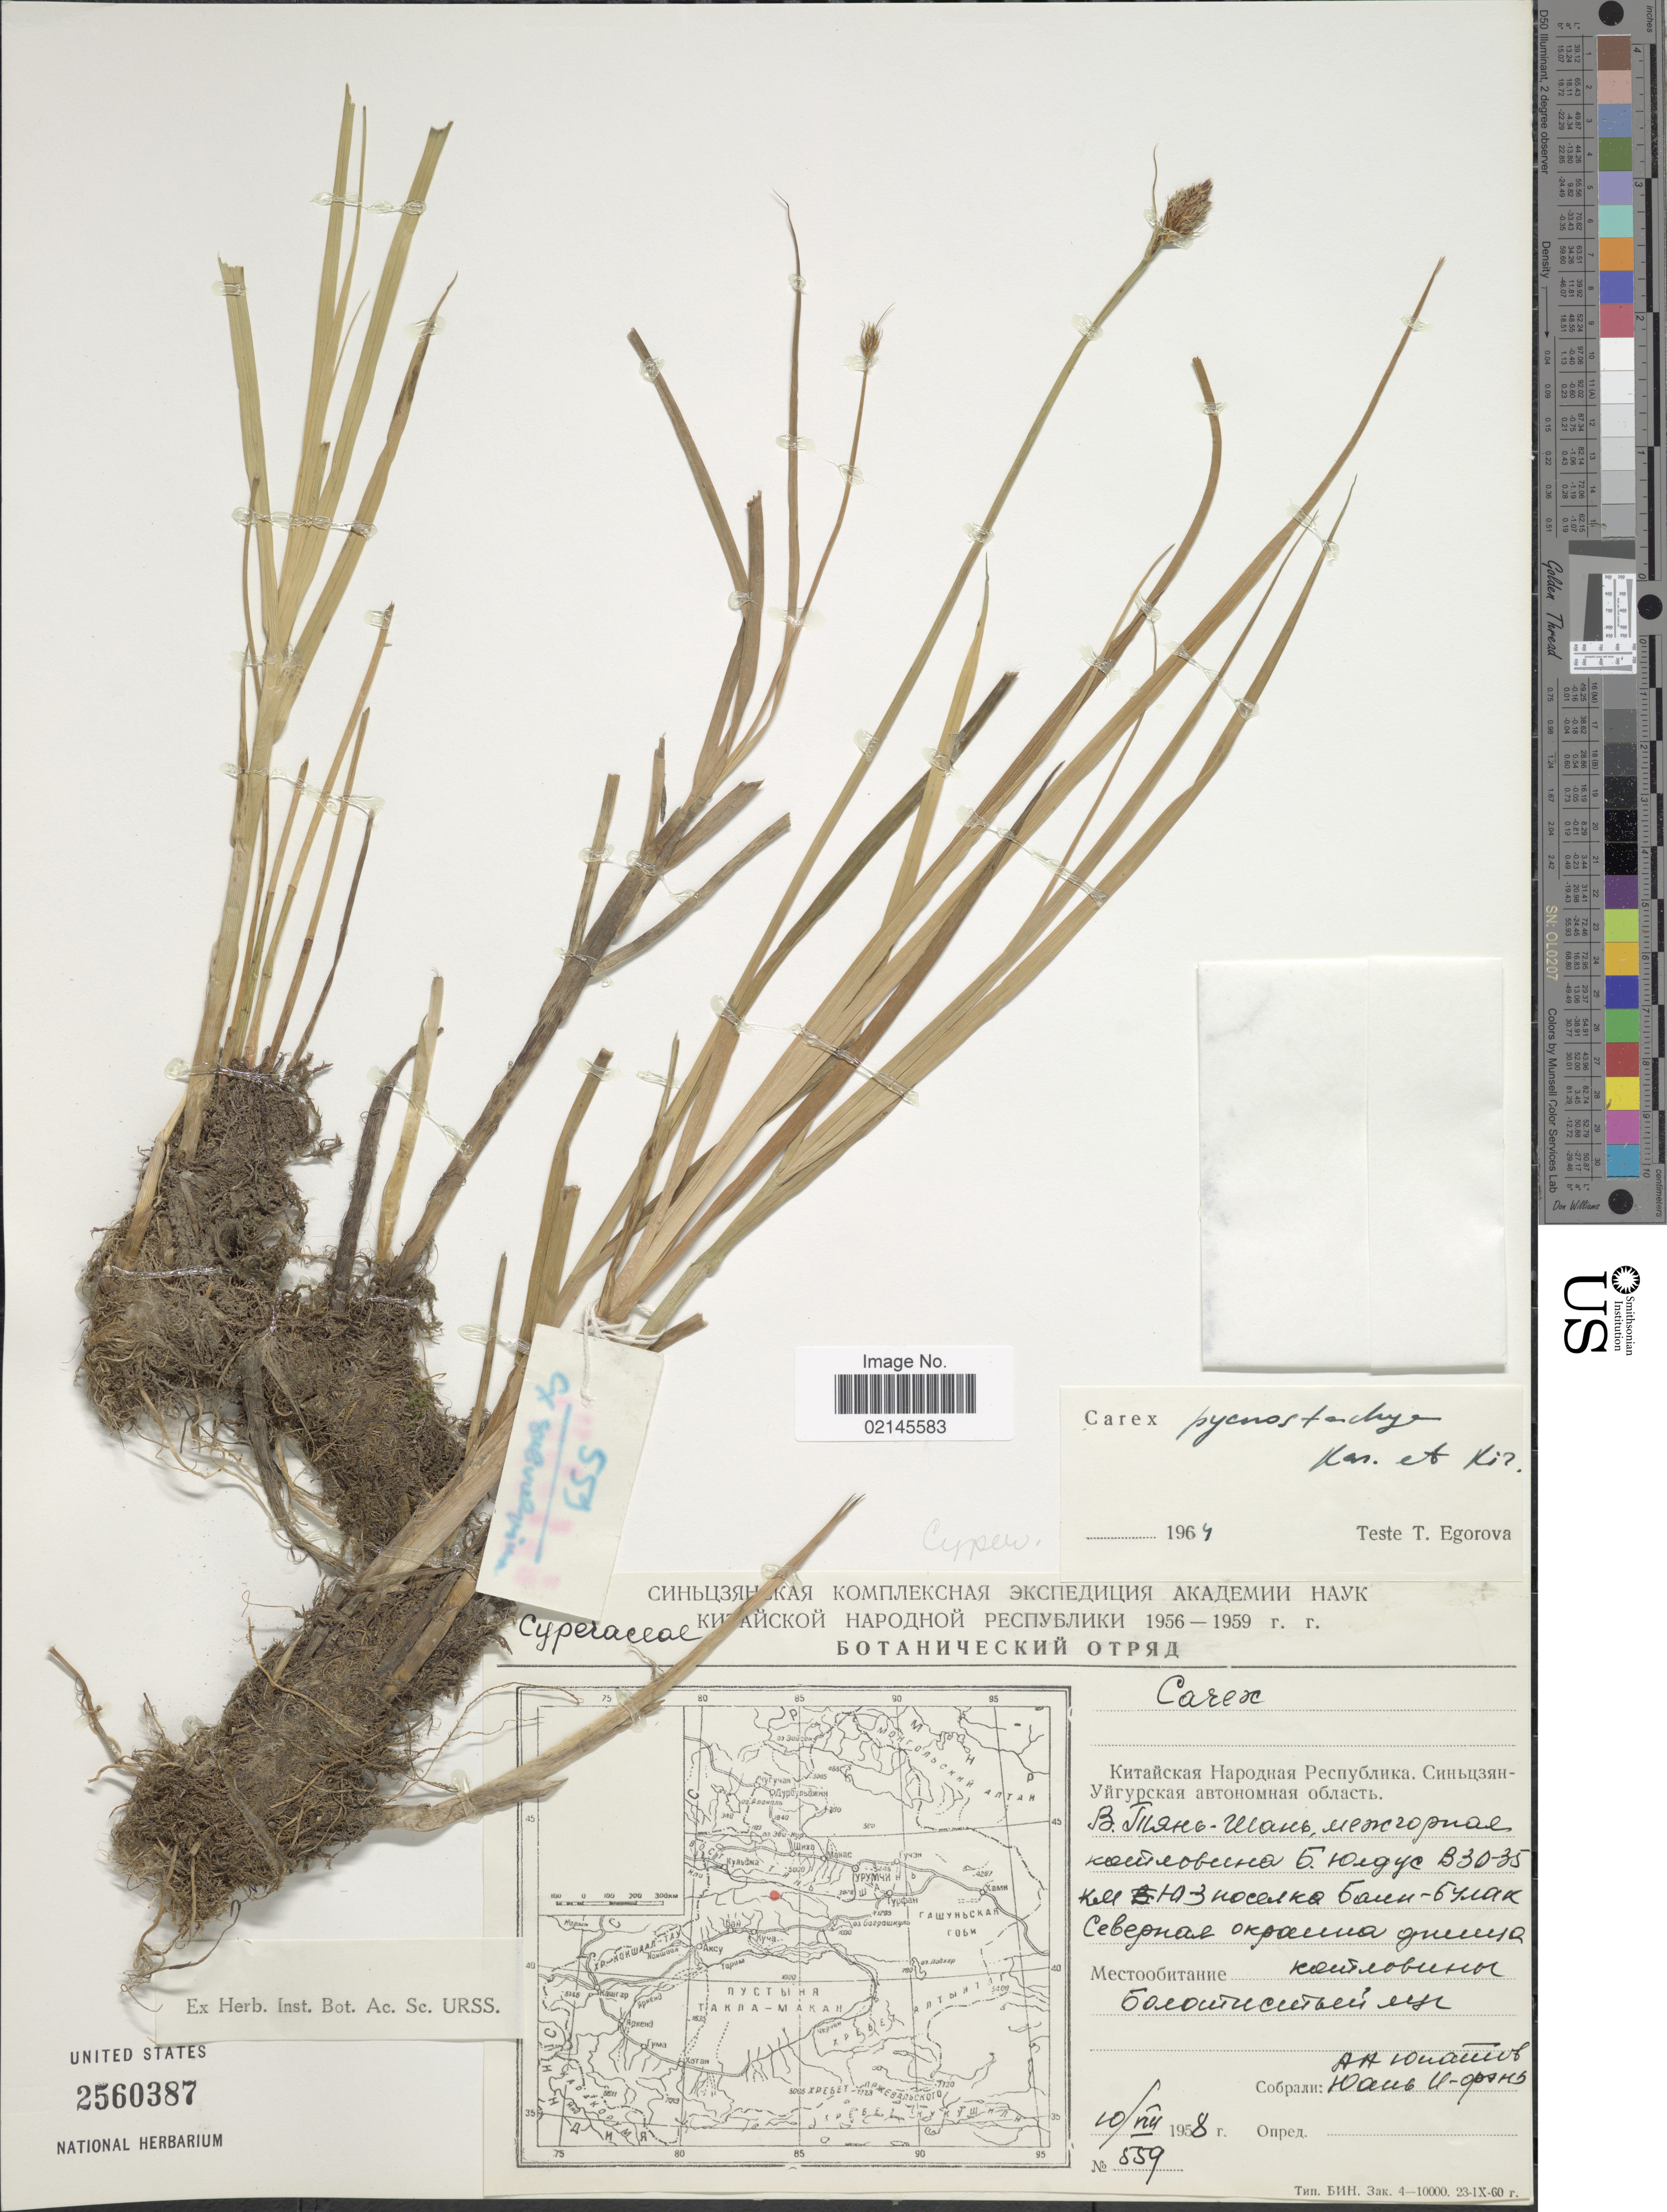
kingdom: Plantae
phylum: Tracheophyta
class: Liliopsida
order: Poales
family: Cyperaceae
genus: Carex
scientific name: Carex pycnostachya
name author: Kar. & Kir.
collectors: Collector illegible & Collector illegible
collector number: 559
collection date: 1958-08-10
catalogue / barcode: US 2560387